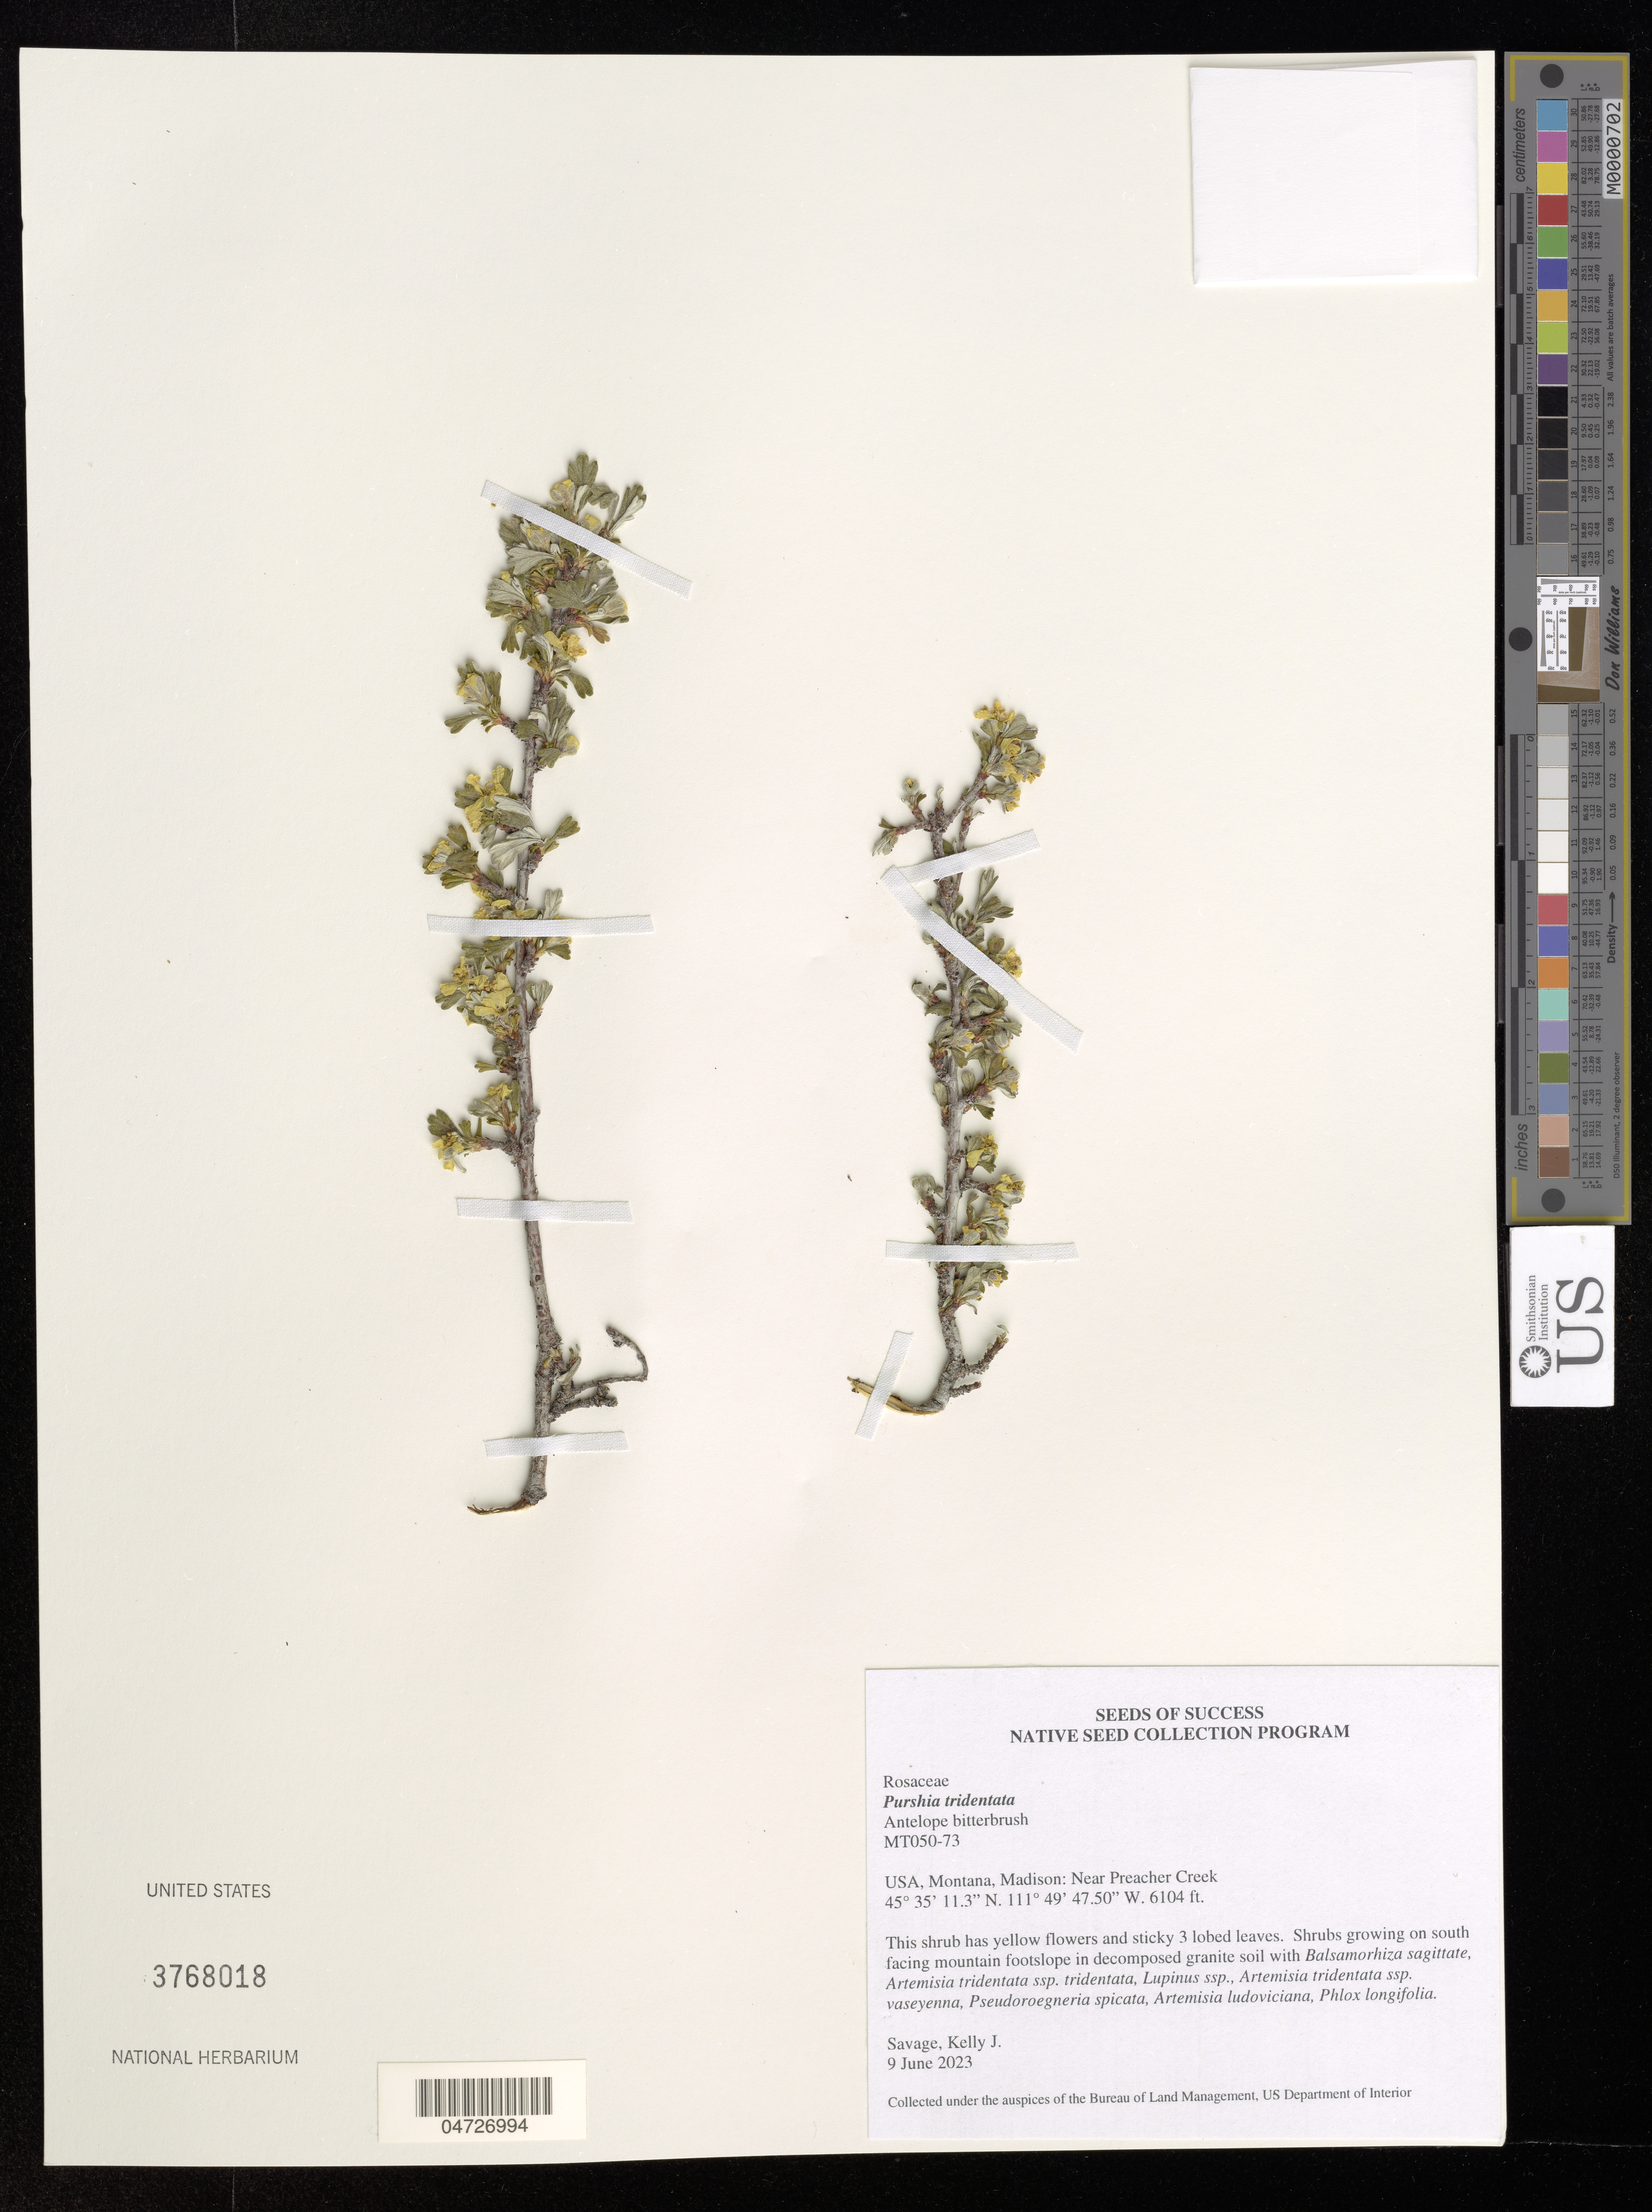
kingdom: Plantae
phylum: Tracheophyta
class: Magnoliopsida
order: Rosales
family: Rosaceae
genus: Purshia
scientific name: Purshia tridentata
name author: (Pursh) DC.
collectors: K. Savage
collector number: MT050-73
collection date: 2023-06-09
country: United States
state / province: Montana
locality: Madison: Near Preacher Creek.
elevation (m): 1860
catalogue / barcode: US 3768018